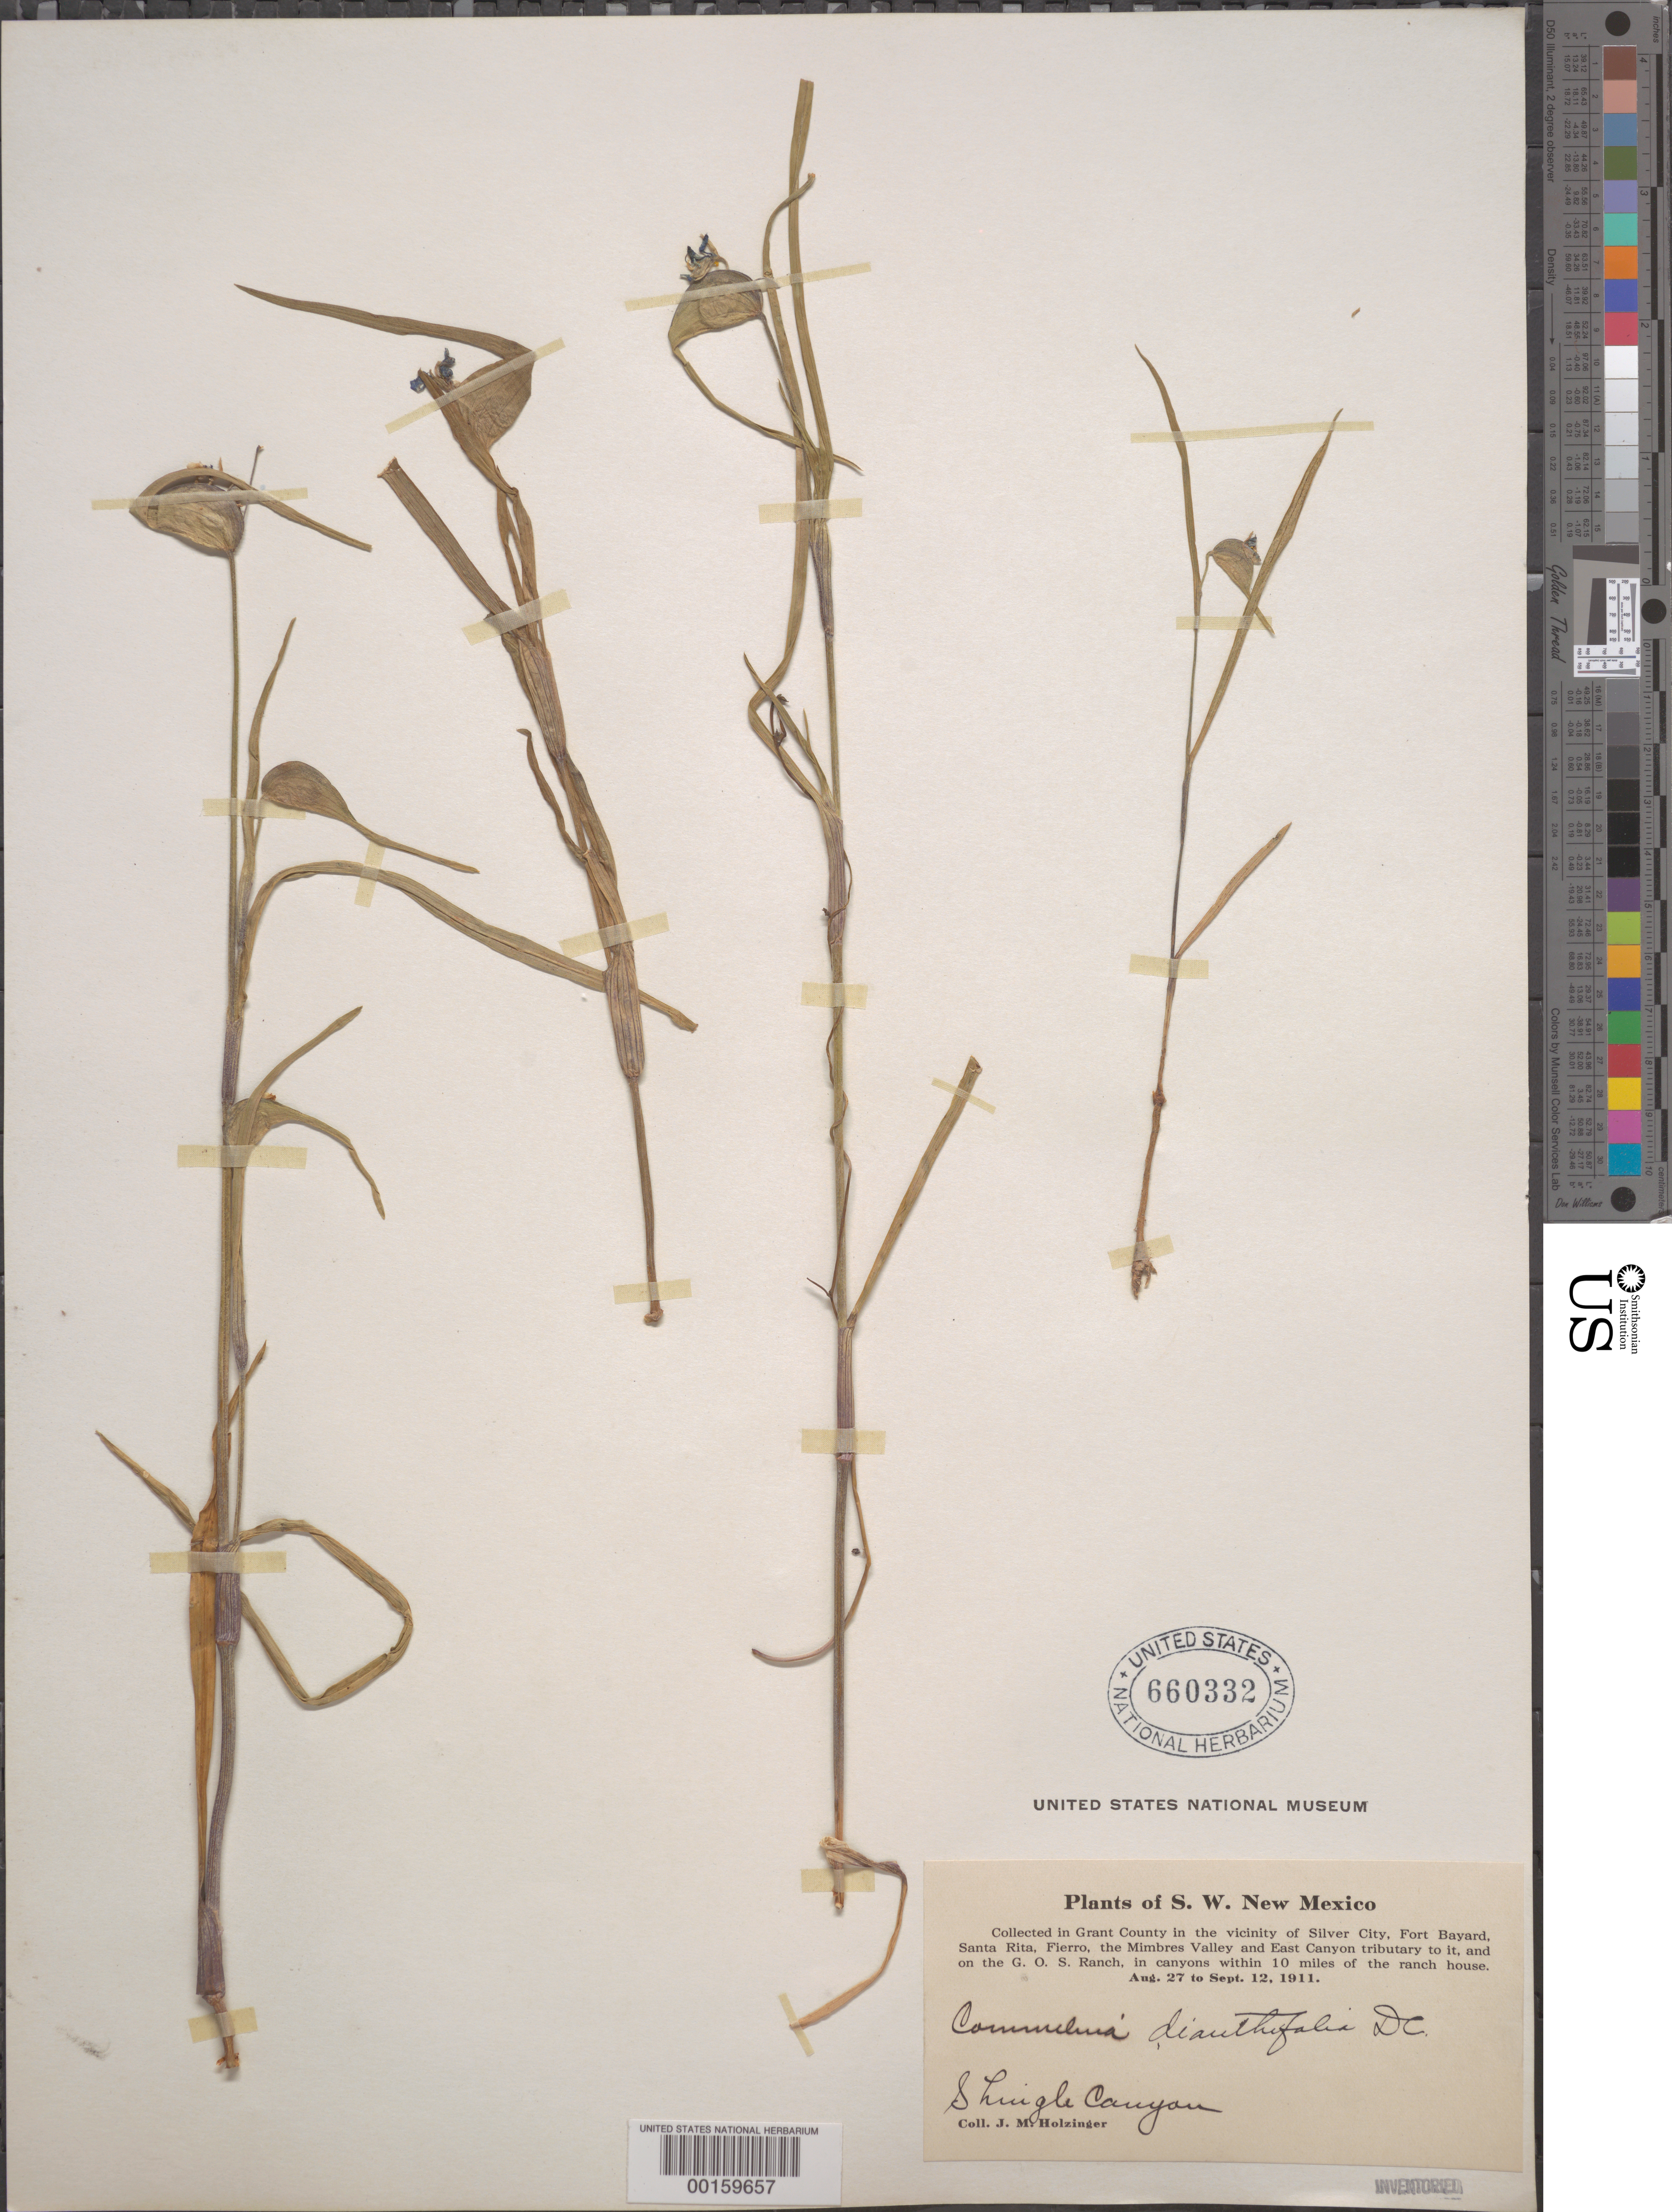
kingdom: Plantae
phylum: Tracheophyta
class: Liliopsida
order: Commelinales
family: Commelinaceae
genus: Commelina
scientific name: Commelina dianthifolia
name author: Redouté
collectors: J. M. Holzinger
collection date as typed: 27 Aug 1911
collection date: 1911-08-27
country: United States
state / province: New Mexico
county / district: Grant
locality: Shingle canyon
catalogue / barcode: US 660332